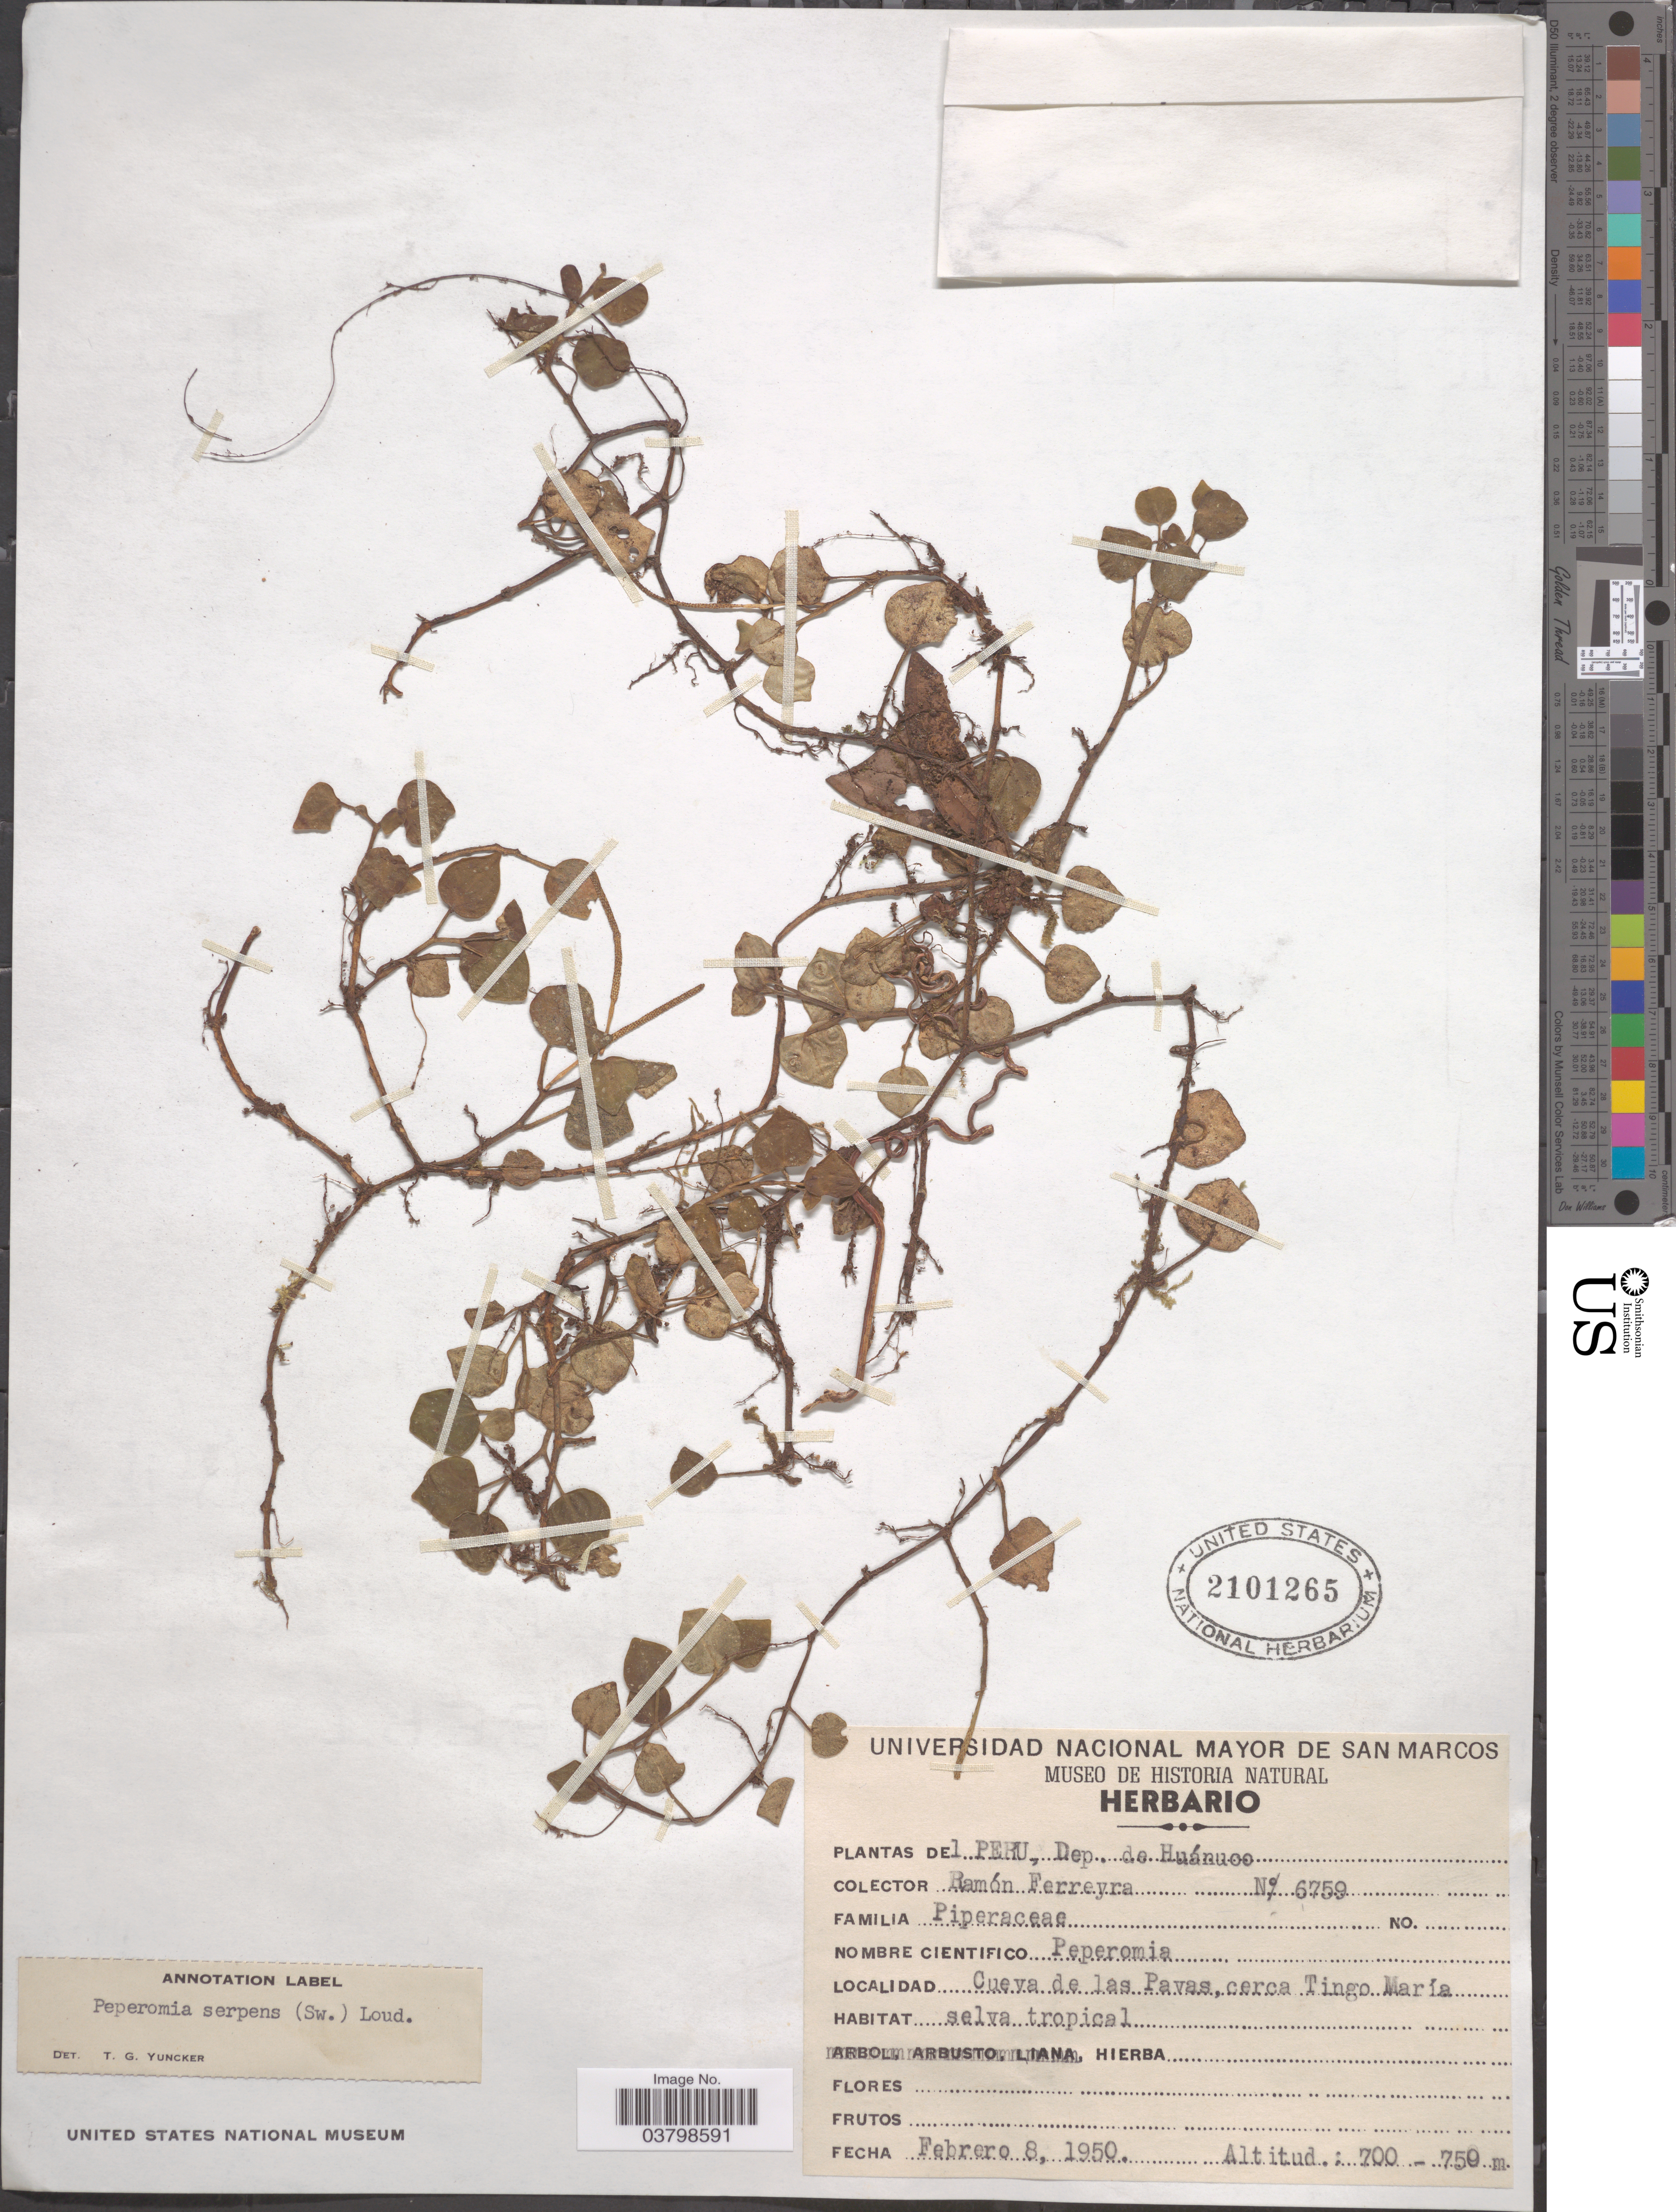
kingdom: Plantae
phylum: Tracheophyta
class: Magnoliopsida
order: Piperales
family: Piperaceae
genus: Peperomia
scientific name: Peperomia serpens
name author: (Sw.) Loudon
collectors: R. A. Ferreyra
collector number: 6759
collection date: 1950-02-08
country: Peru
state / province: Huánuco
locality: Dep. de Huánuco. Cueva de las Pavas, cerca Tingo María.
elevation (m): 700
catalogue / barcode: US 2101265